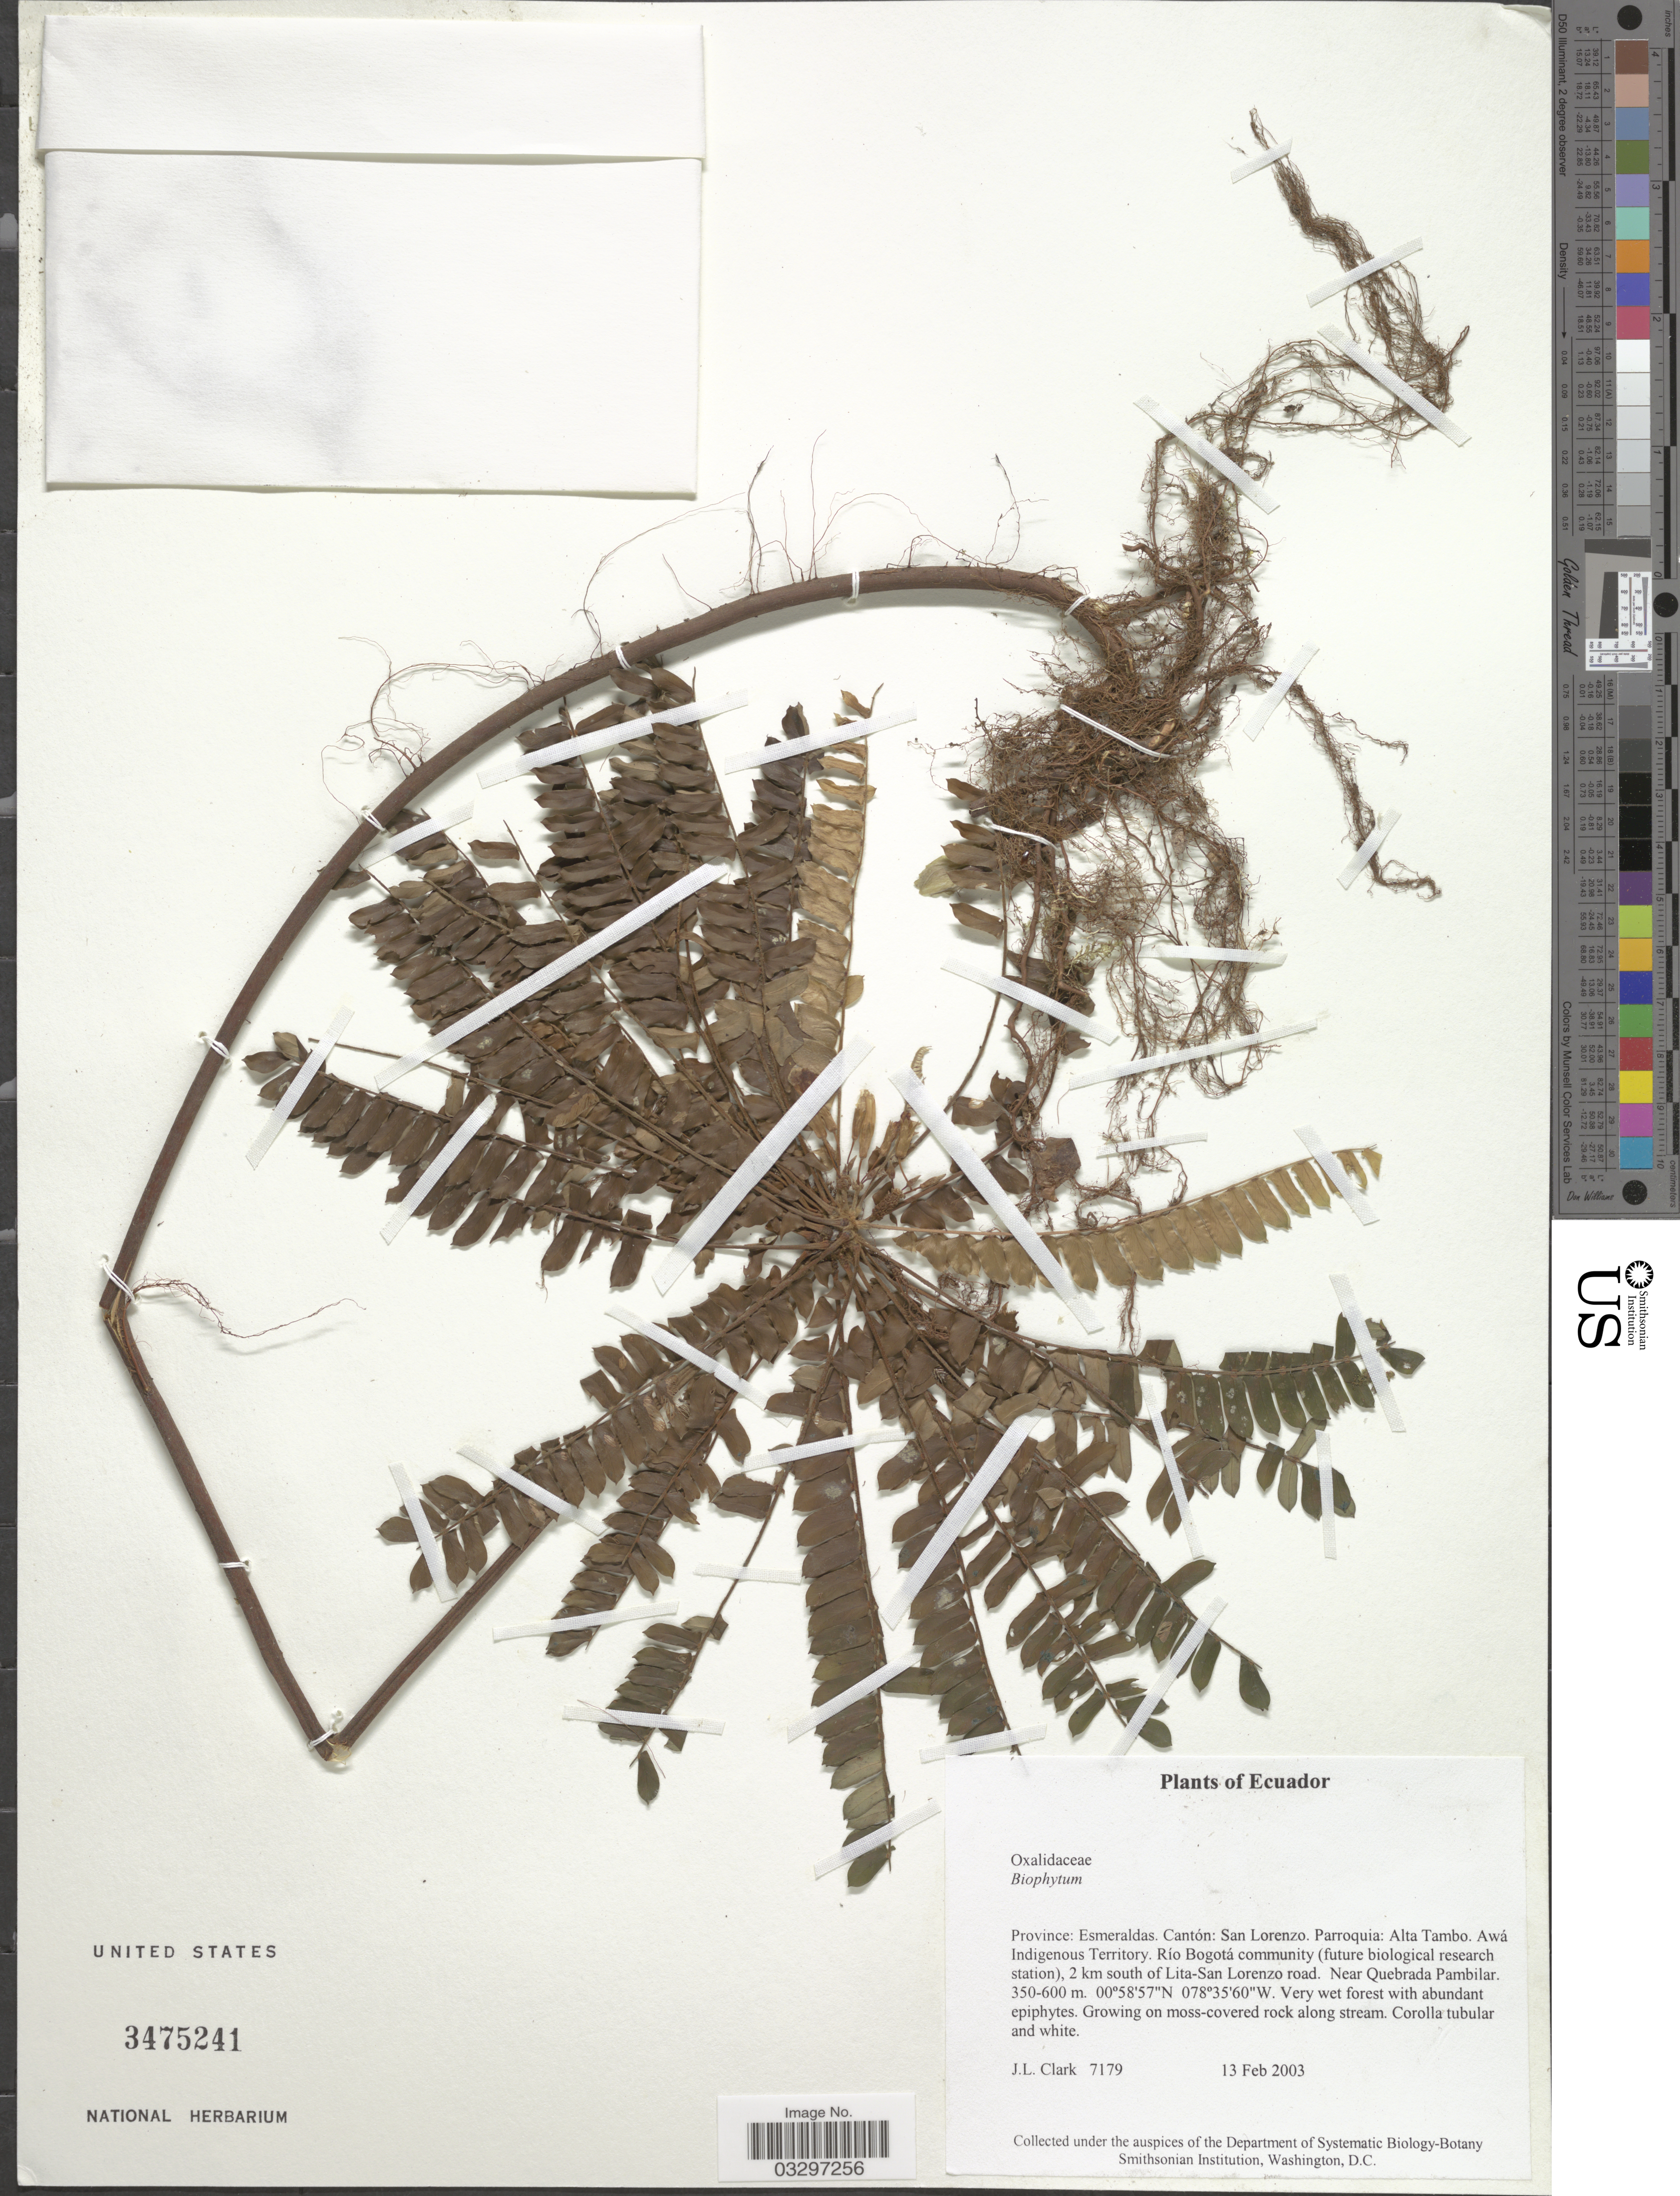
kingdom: Plantae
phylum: Tracheophyta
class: Magnoliopsida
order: Oxalidales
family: Oxalidaceae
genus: Biophytum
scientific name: Biophytum sp.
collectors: J. L. Clark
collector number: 7179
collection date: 2003-02-13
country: Ecuador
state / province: Esmeraldas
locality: Cantón: San Lorenzo. Parroquia: Alta Tambo. Awá Indigenous Territory. Río Bogotá community (future biological research station, 2 km south of Lita-San Lorenzo road. Near Quebrada Pambilar.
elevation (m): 350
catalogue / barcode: US 3475241